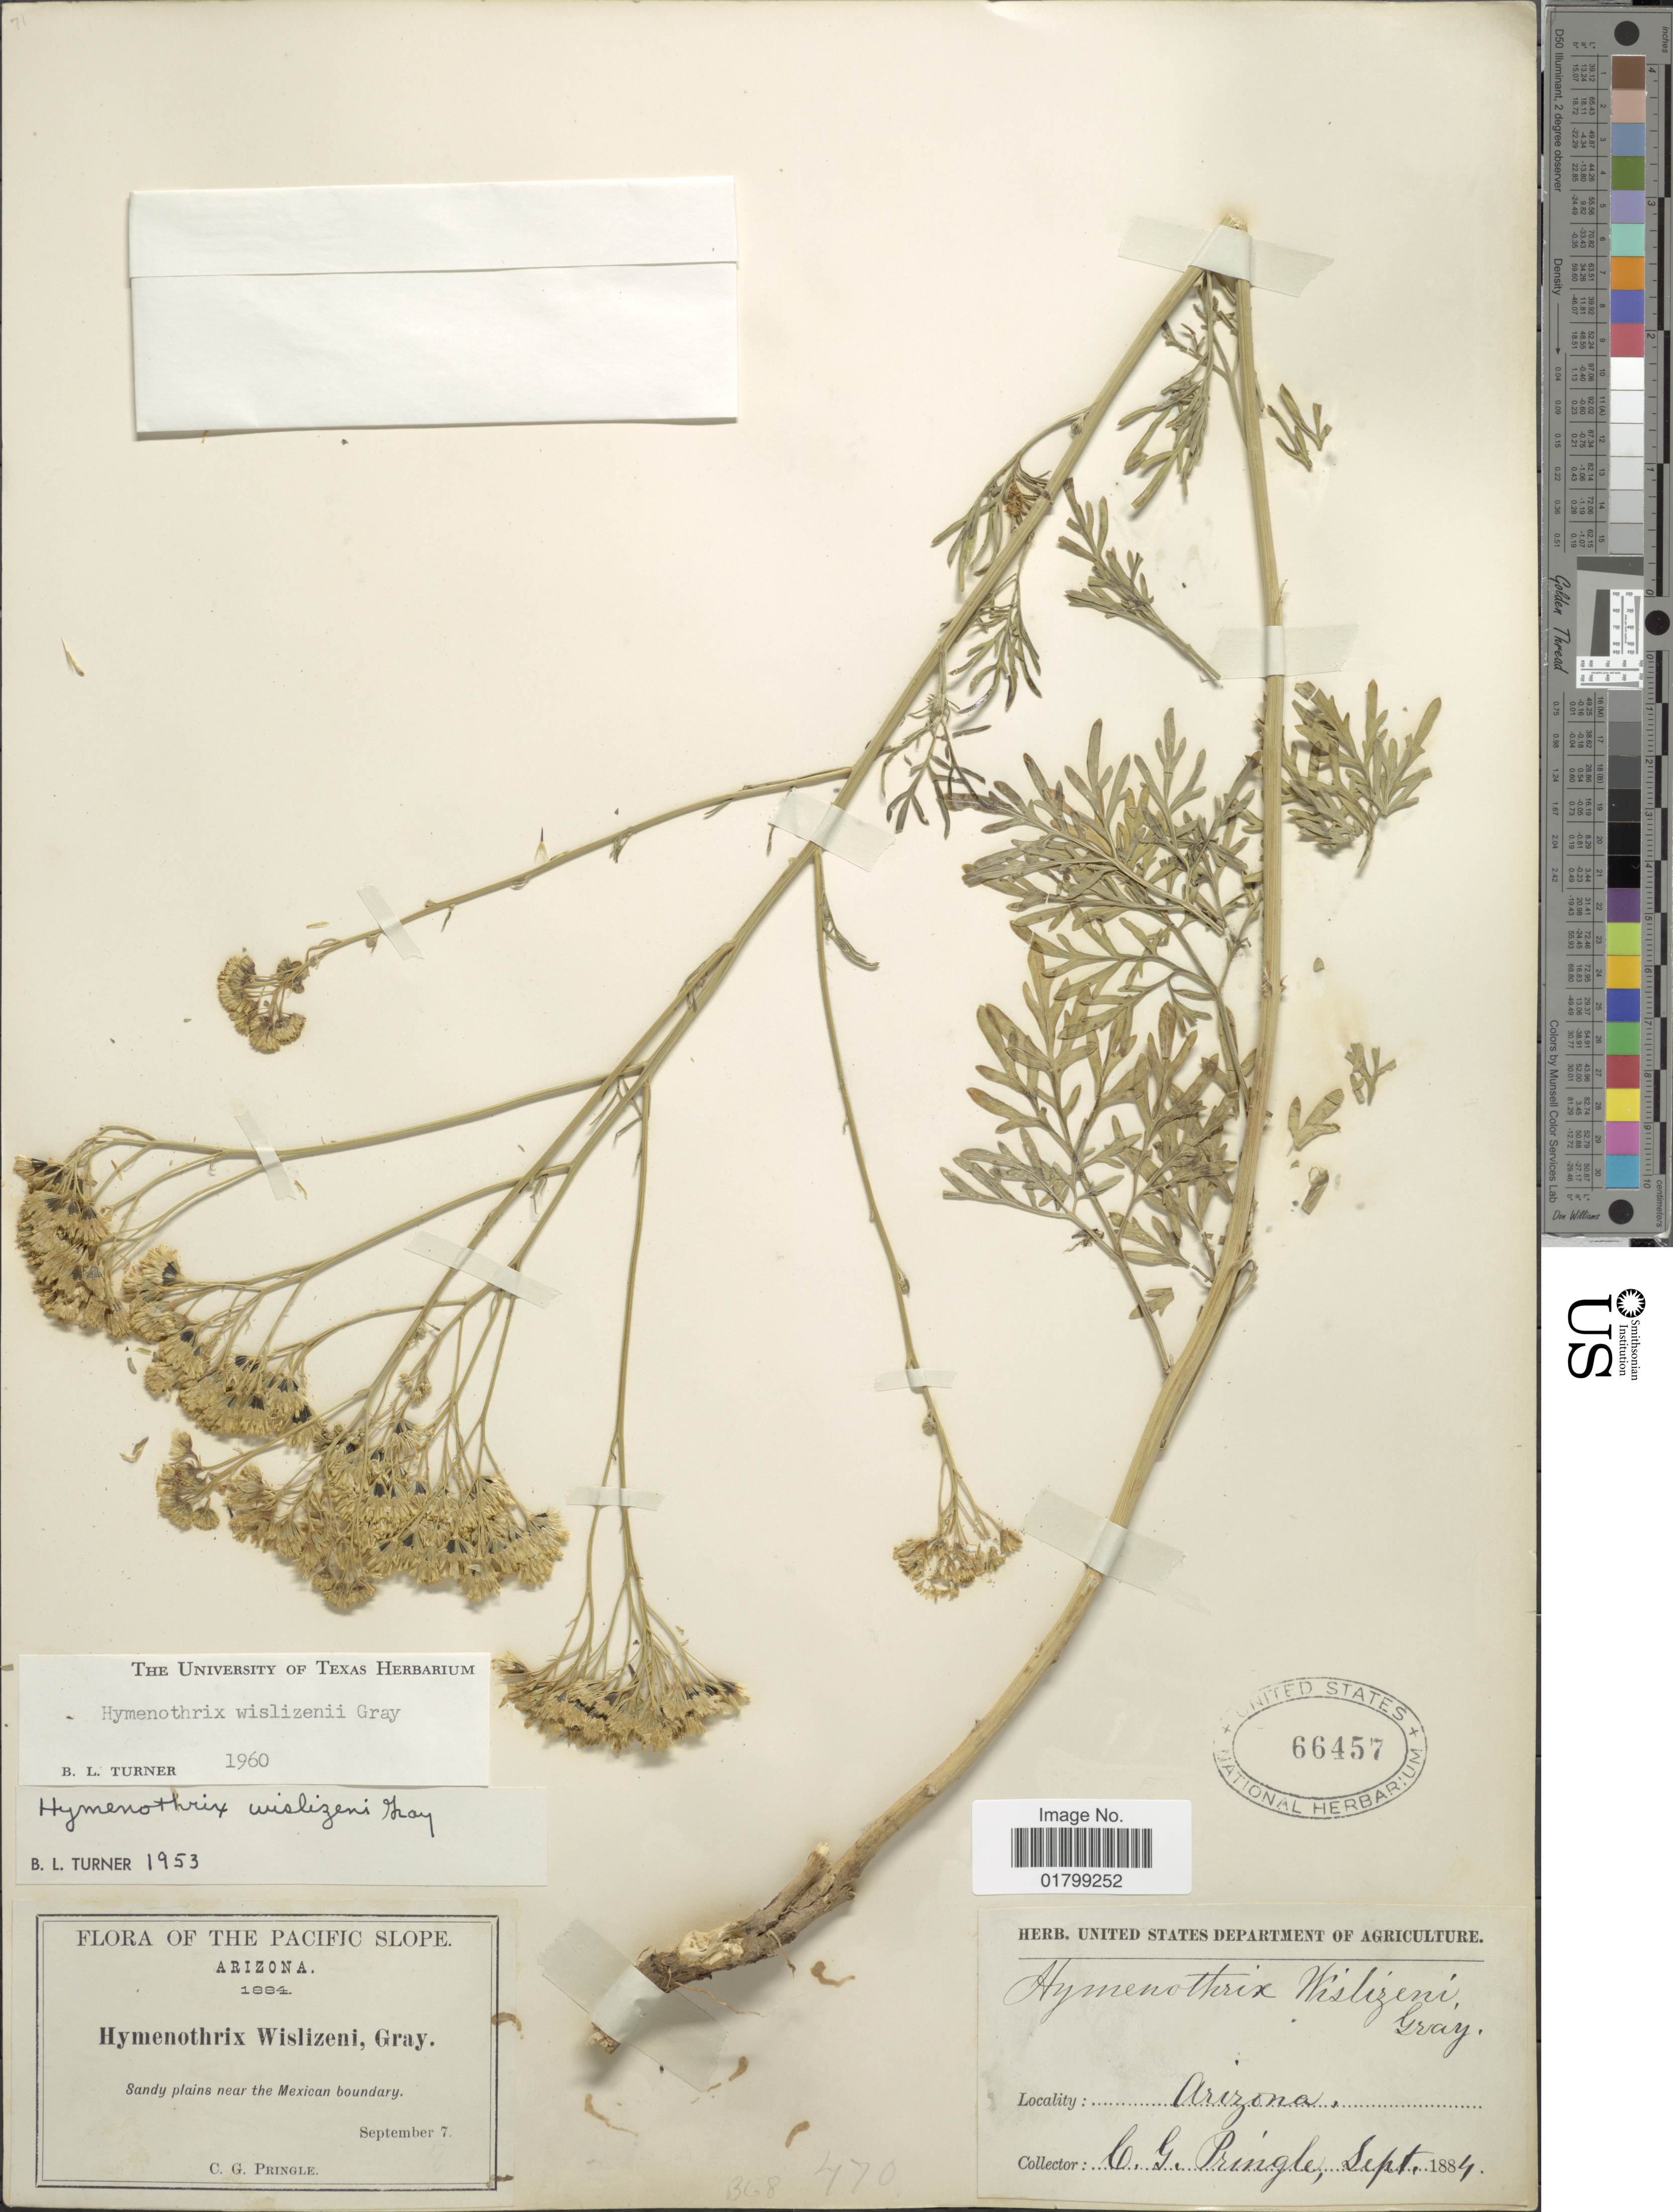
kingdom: Plantae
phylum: Tracheophyta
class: Magnoliopsida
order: Asterales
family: Asteraceae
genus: Hymenothrix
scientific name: Hymenothrix wislizenii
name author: A. Gray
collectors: C. G. Pringle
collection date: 1884-09-07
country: United States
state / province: Arizona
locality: The Pacific Slope, Sandy plains near the Mexican boundary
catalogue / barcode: US 66457